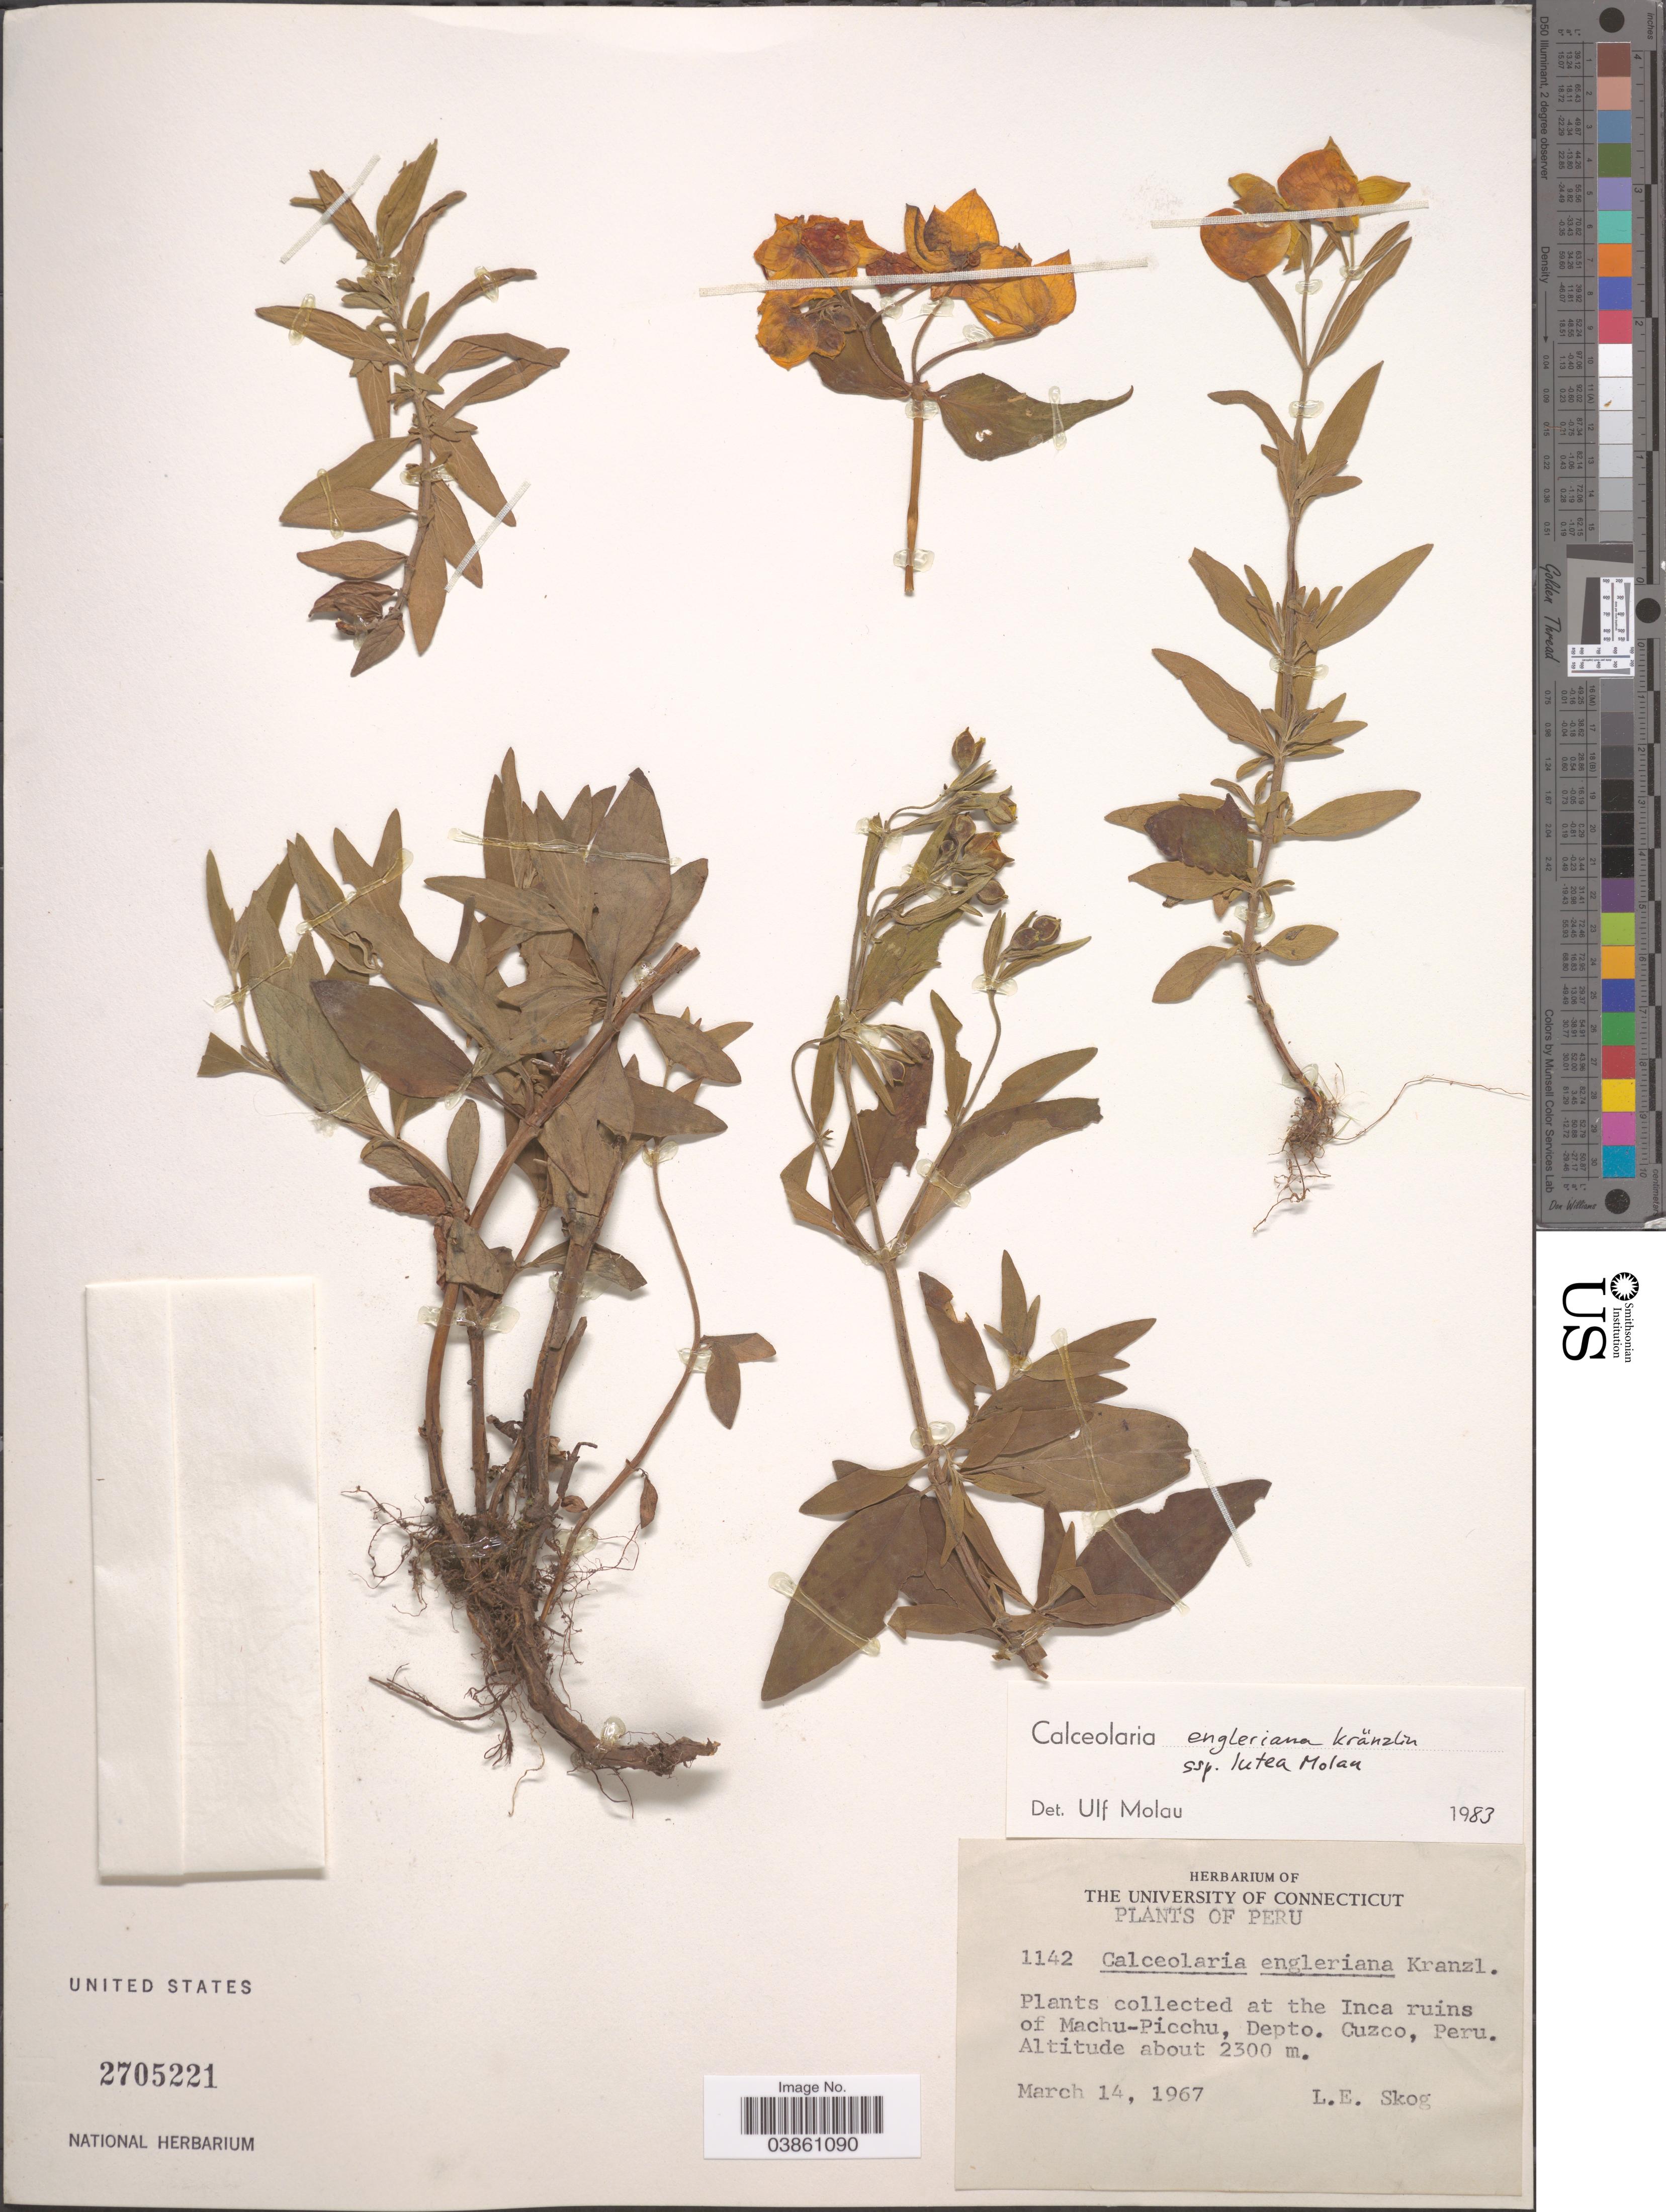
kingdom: Plantae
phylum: Tracheophyta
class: Magnoliopsida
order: Lamiales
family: Calceolariaceae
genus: Calceolaria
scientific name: Calceolaria engleriana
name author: Kraenzl.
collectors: L. E. Skog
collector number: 1142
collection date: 1967-03-14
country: Peru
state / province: Cusco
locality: At the Inca ruins of Machu-Picchu, Depto. Cuzco.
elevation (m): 2300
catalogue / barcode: US 2705221